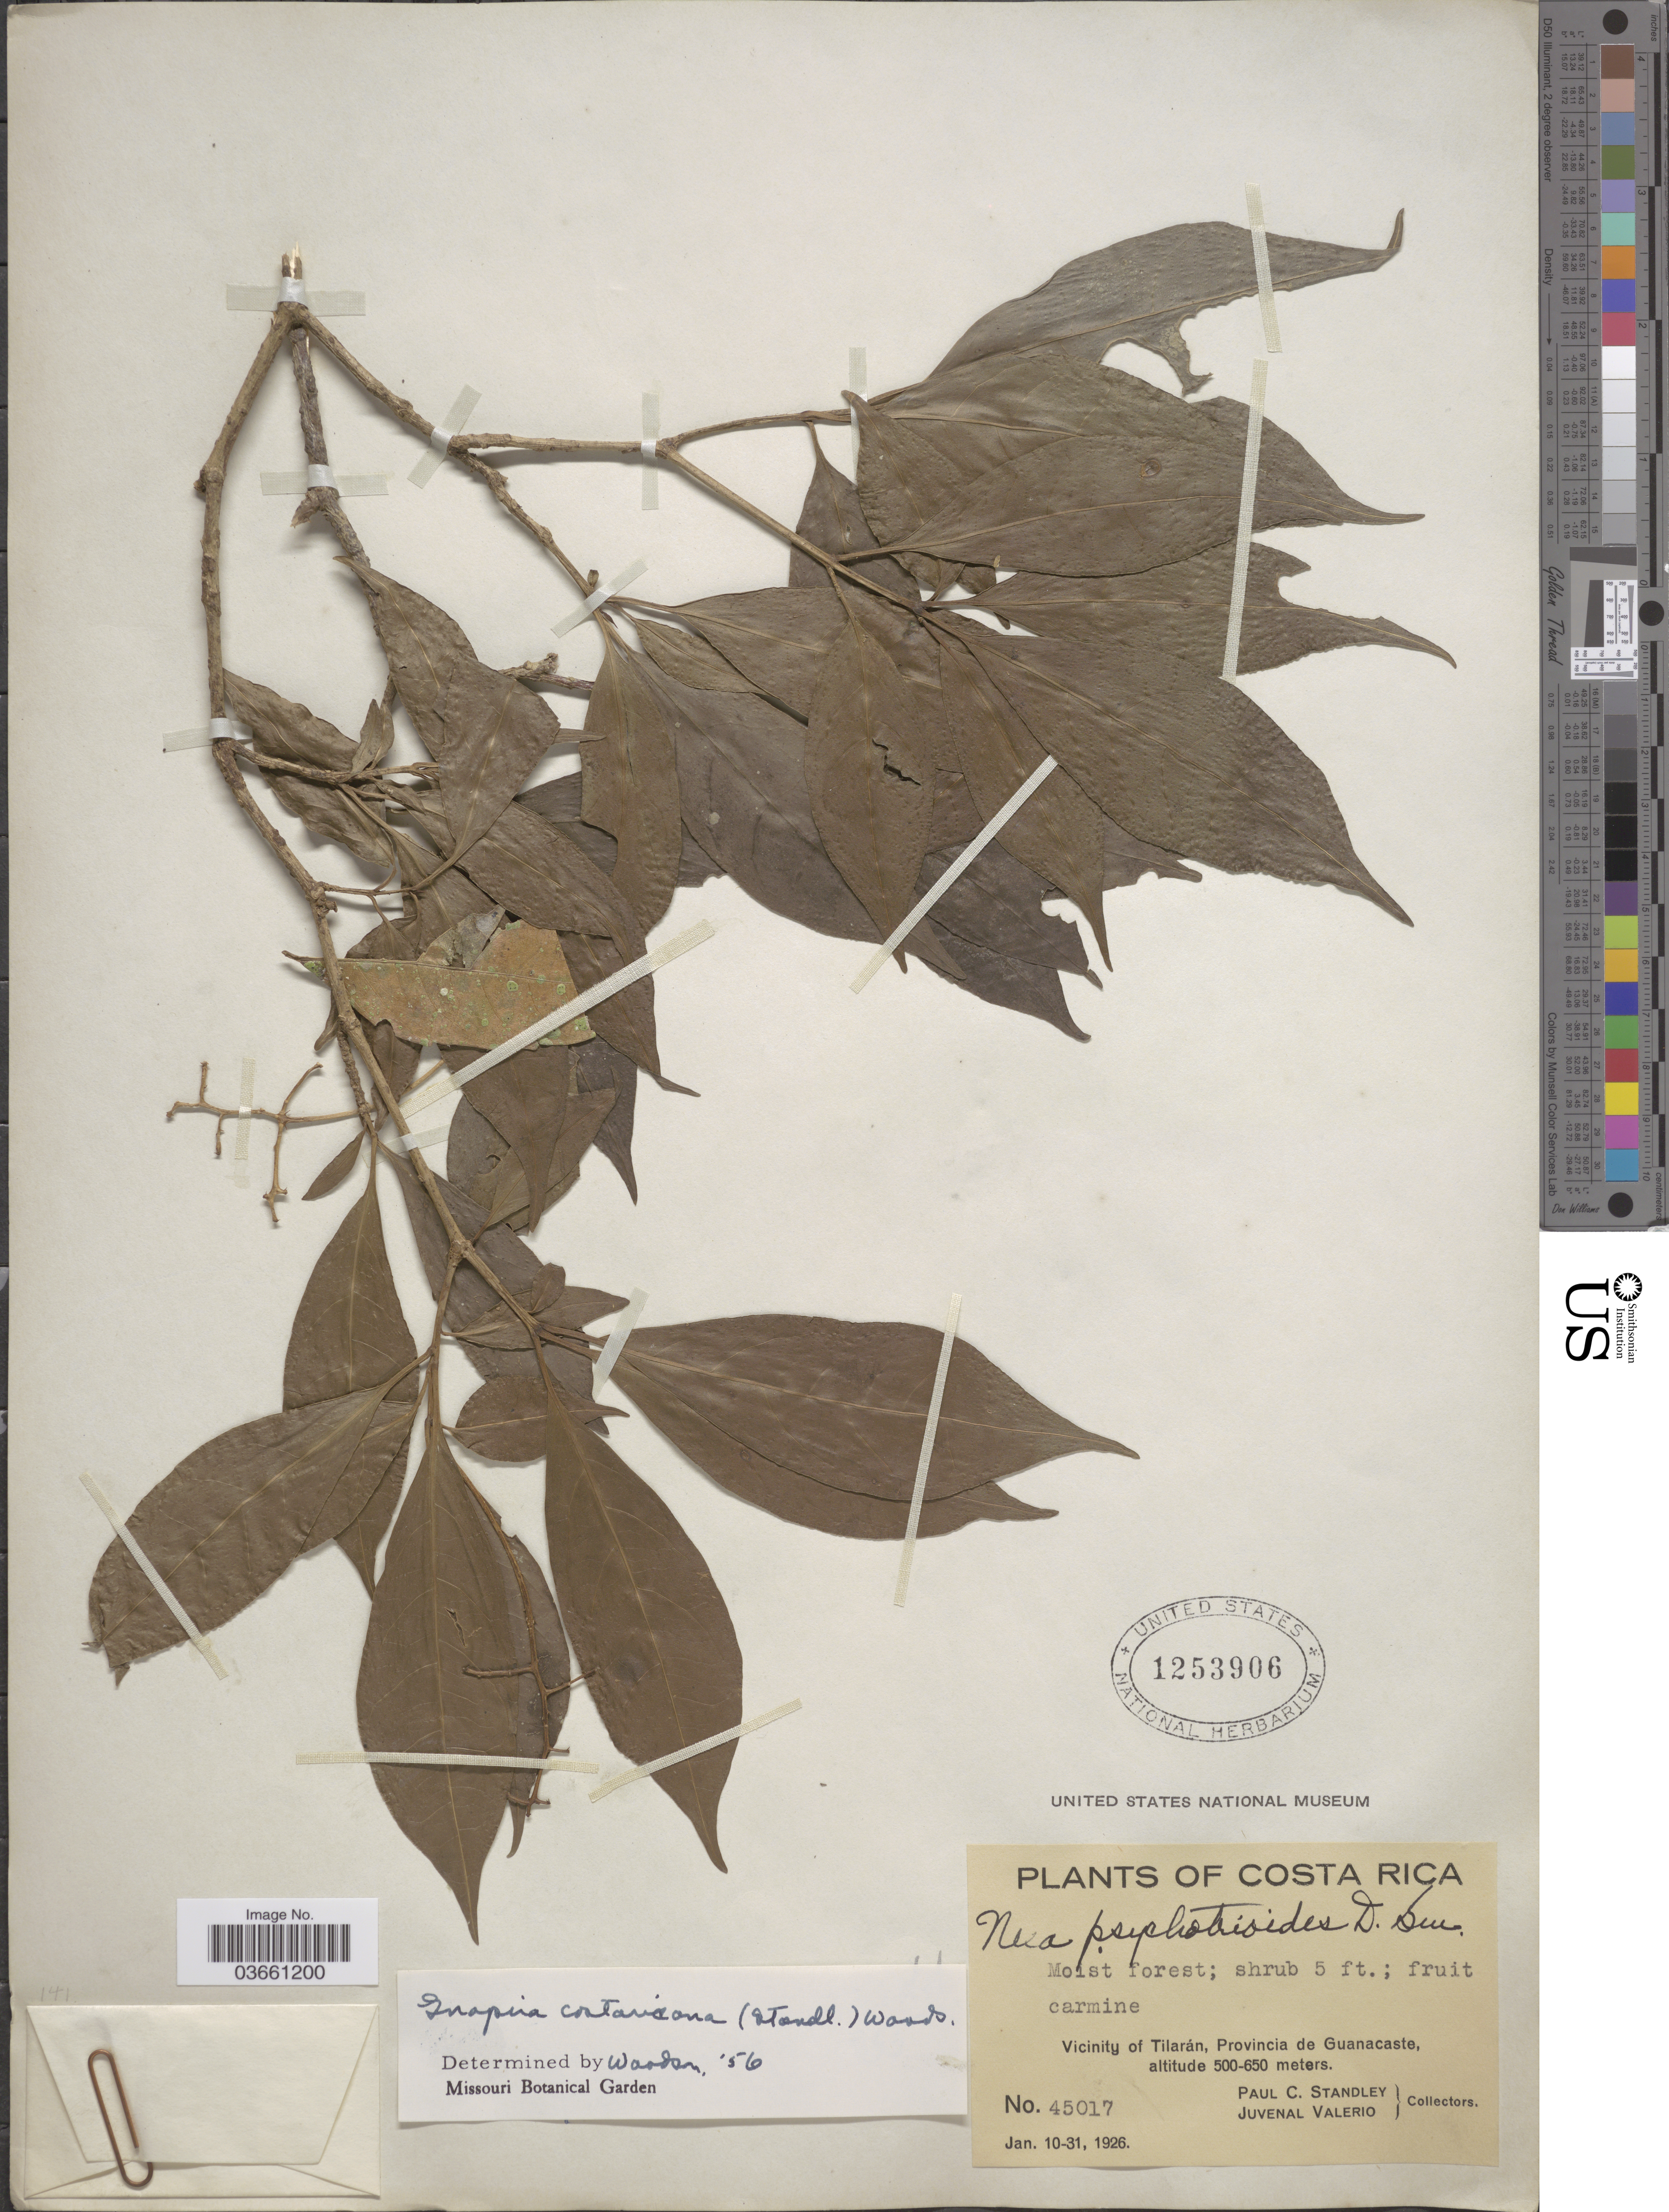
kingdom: Plantae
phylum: Tracheophyta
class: Magnoliopsida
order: Caryophyllales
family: Nyctaginaceae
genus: Guapira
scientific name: Guapira costaricana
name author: (Standl.) Woodson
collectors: P. C. Standley & J. Valerio R.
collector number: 45017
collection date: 1926-01-10/1926-01-31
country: Costa Rica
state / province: Guanacaste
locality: Vicinity of Tilarán.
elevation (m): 500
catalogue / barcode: US 1253906